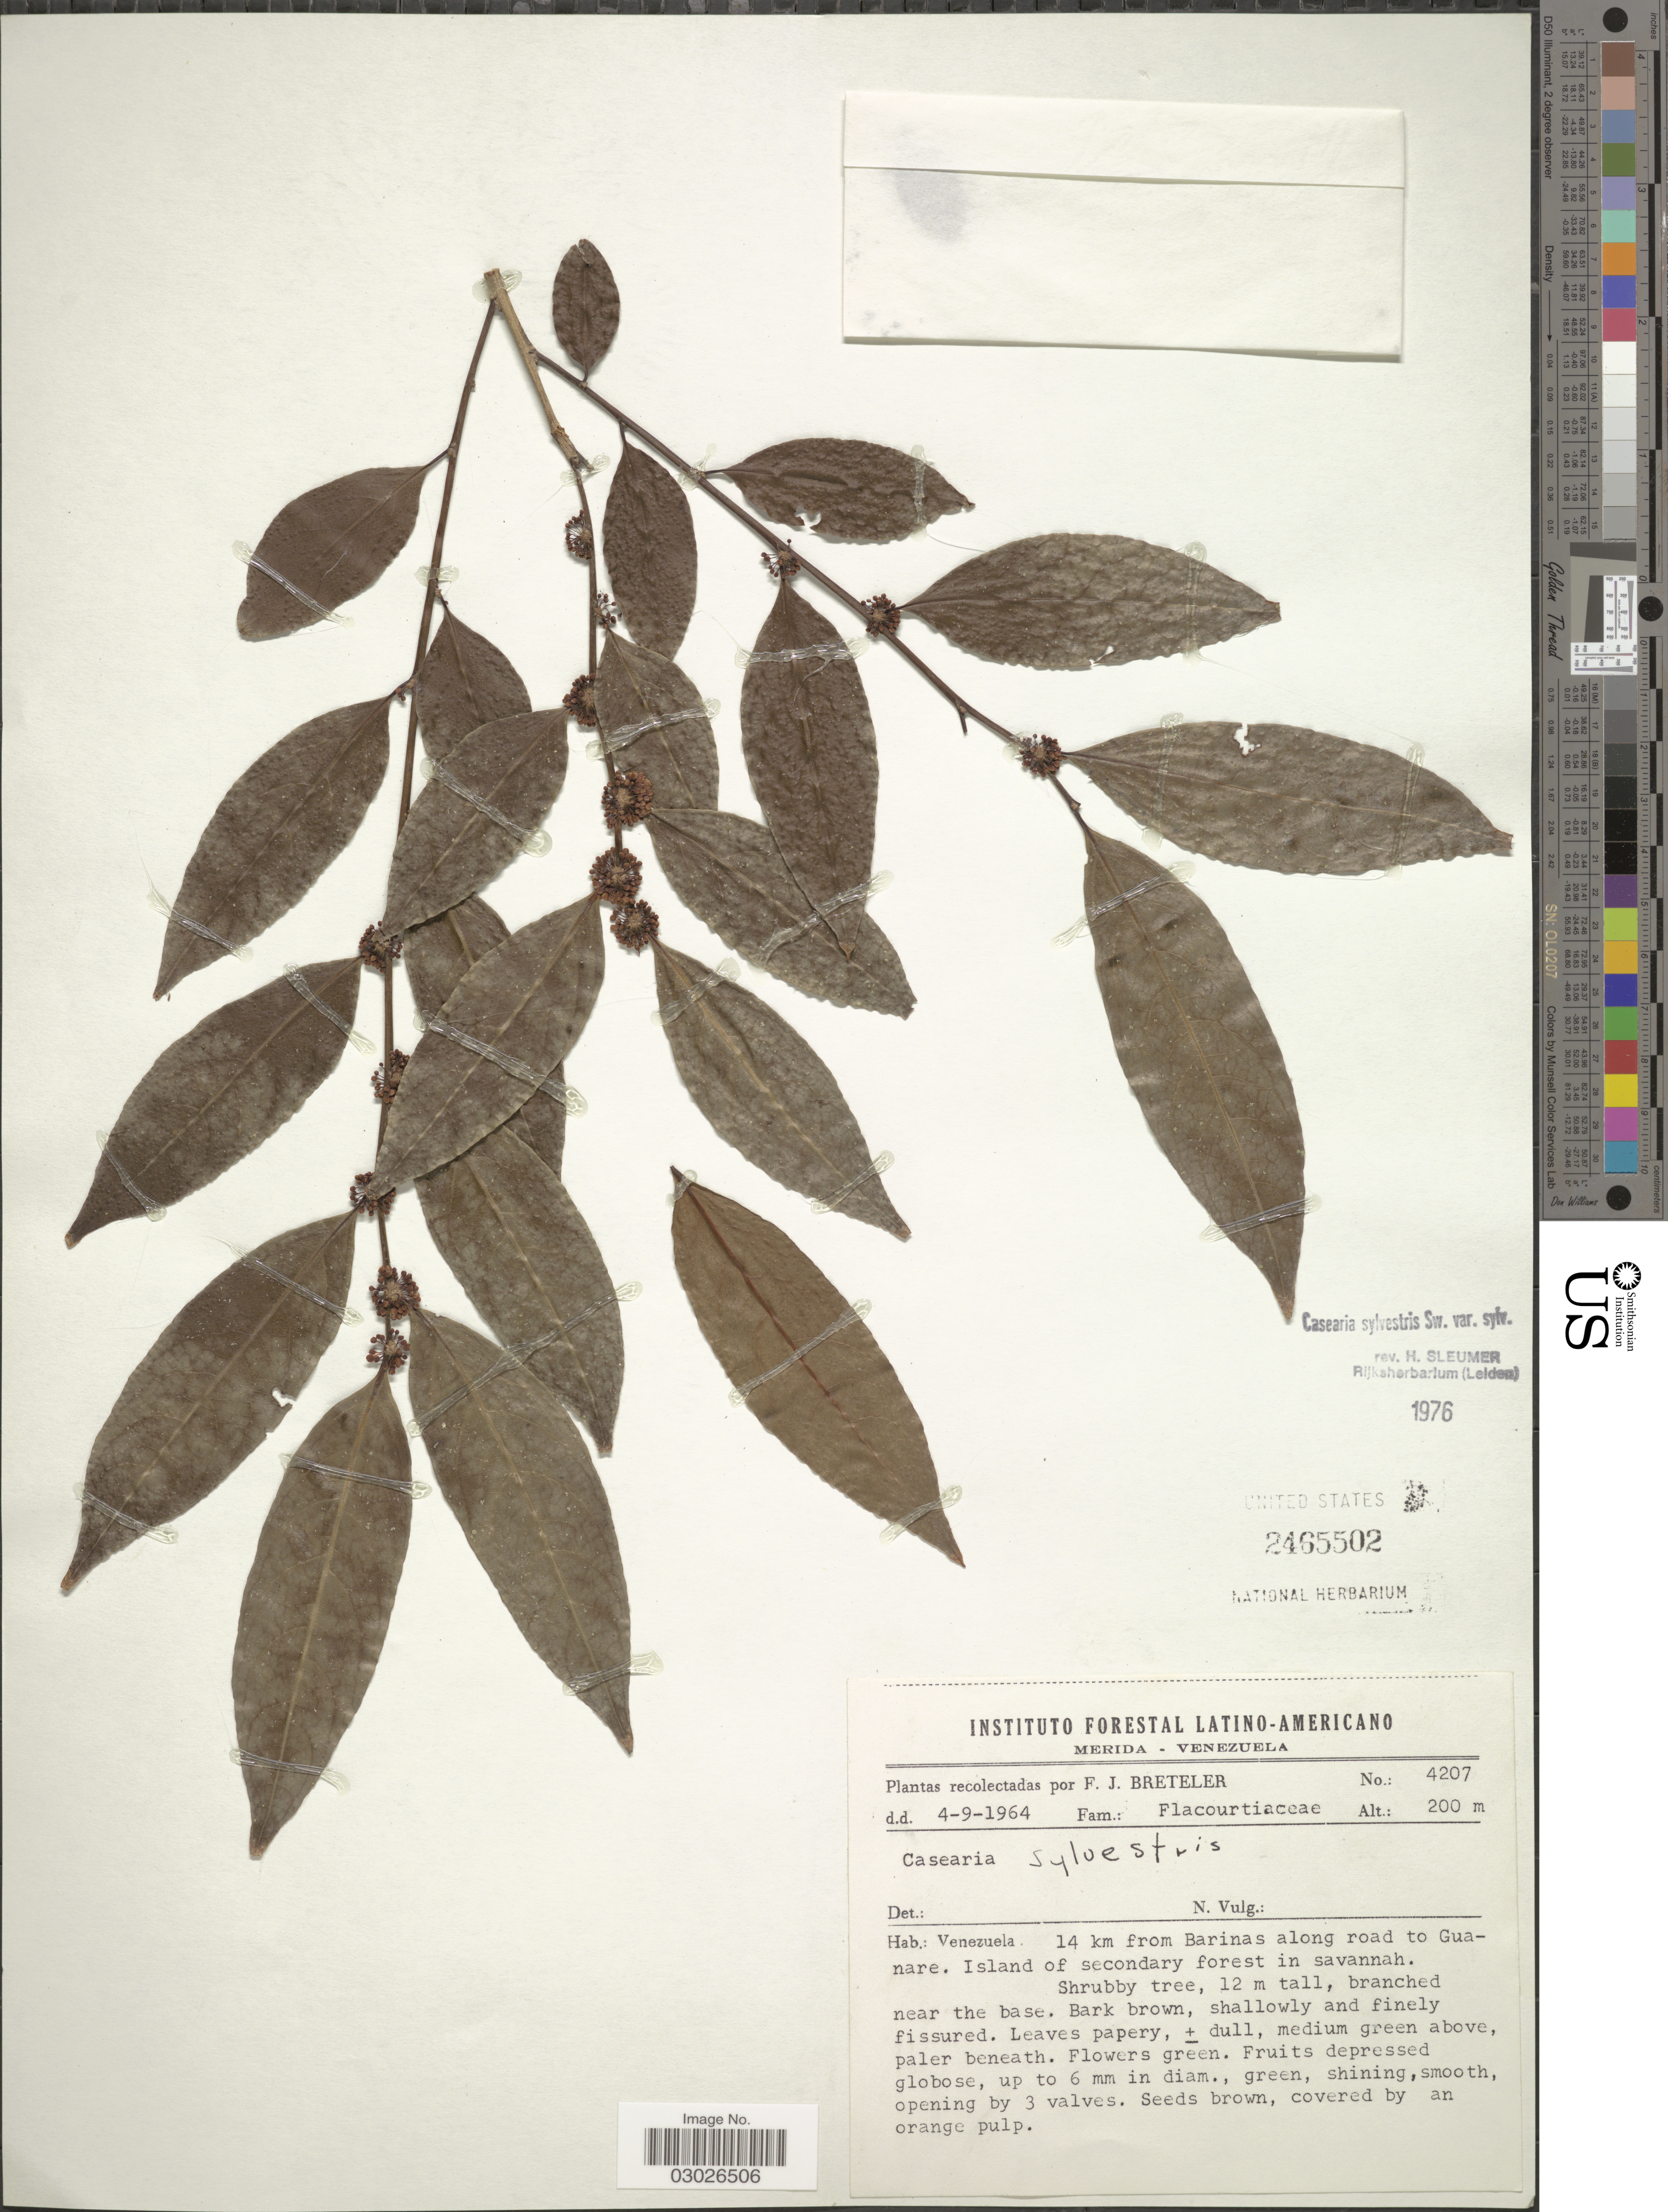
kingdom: Plantae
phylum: Tracheophyta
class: Magnoliopsida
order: Malpighiales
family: Salicaceae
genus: Casearia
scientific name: Casearia sylvestris var. sylvestris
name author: Sw.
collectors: F. J. Breteler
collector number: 4207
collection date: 1964-09-04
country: Venezuela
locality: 14 km Barinas along road to Guanare, Island of secondary forest in savannah, near the base.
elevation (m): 200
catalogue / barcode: US 2465502